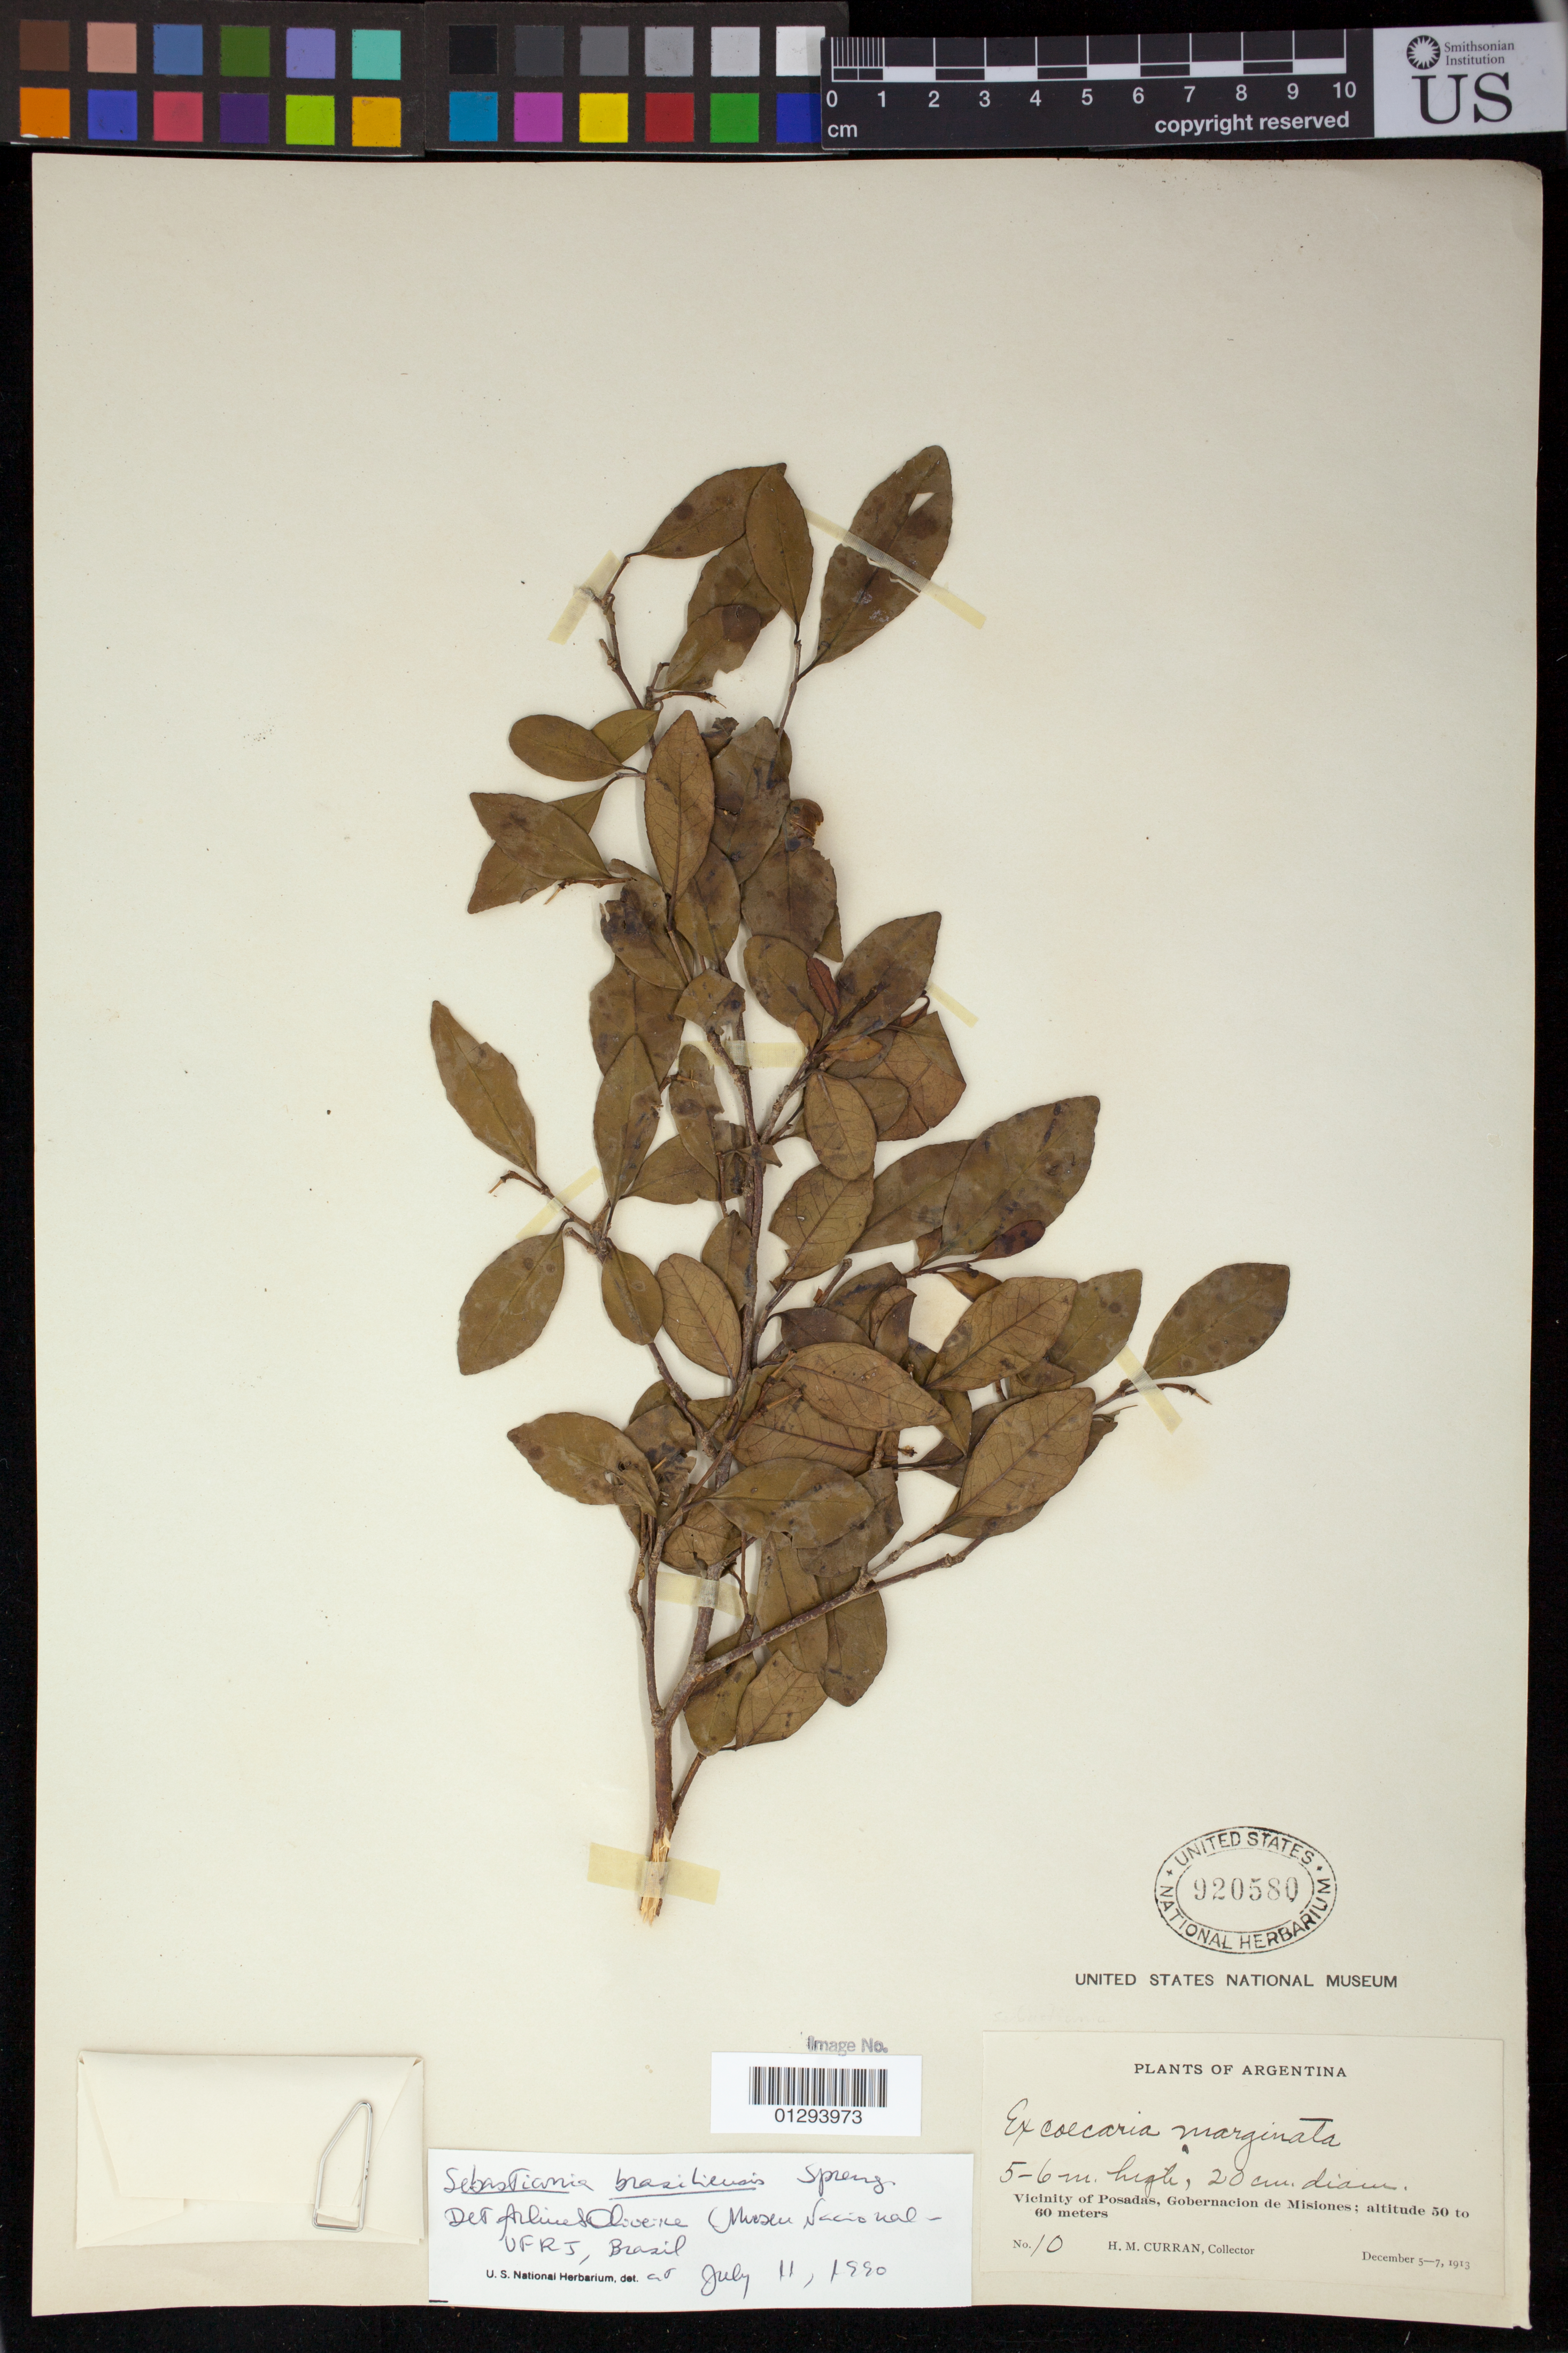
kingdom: Plantae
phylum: Tracheophyta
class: Magnoliopsida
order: Malpighiales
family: Euphorbiaceae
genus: Sebastiania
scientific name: Sebastiania brasiliensis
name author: Spreng.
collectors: H. M. Curran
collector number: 10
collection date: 1913-12-05/1913-12-07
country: Argentina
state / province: Misiones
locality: Vicinity of Posadas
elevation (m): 50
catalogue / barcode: US 920580